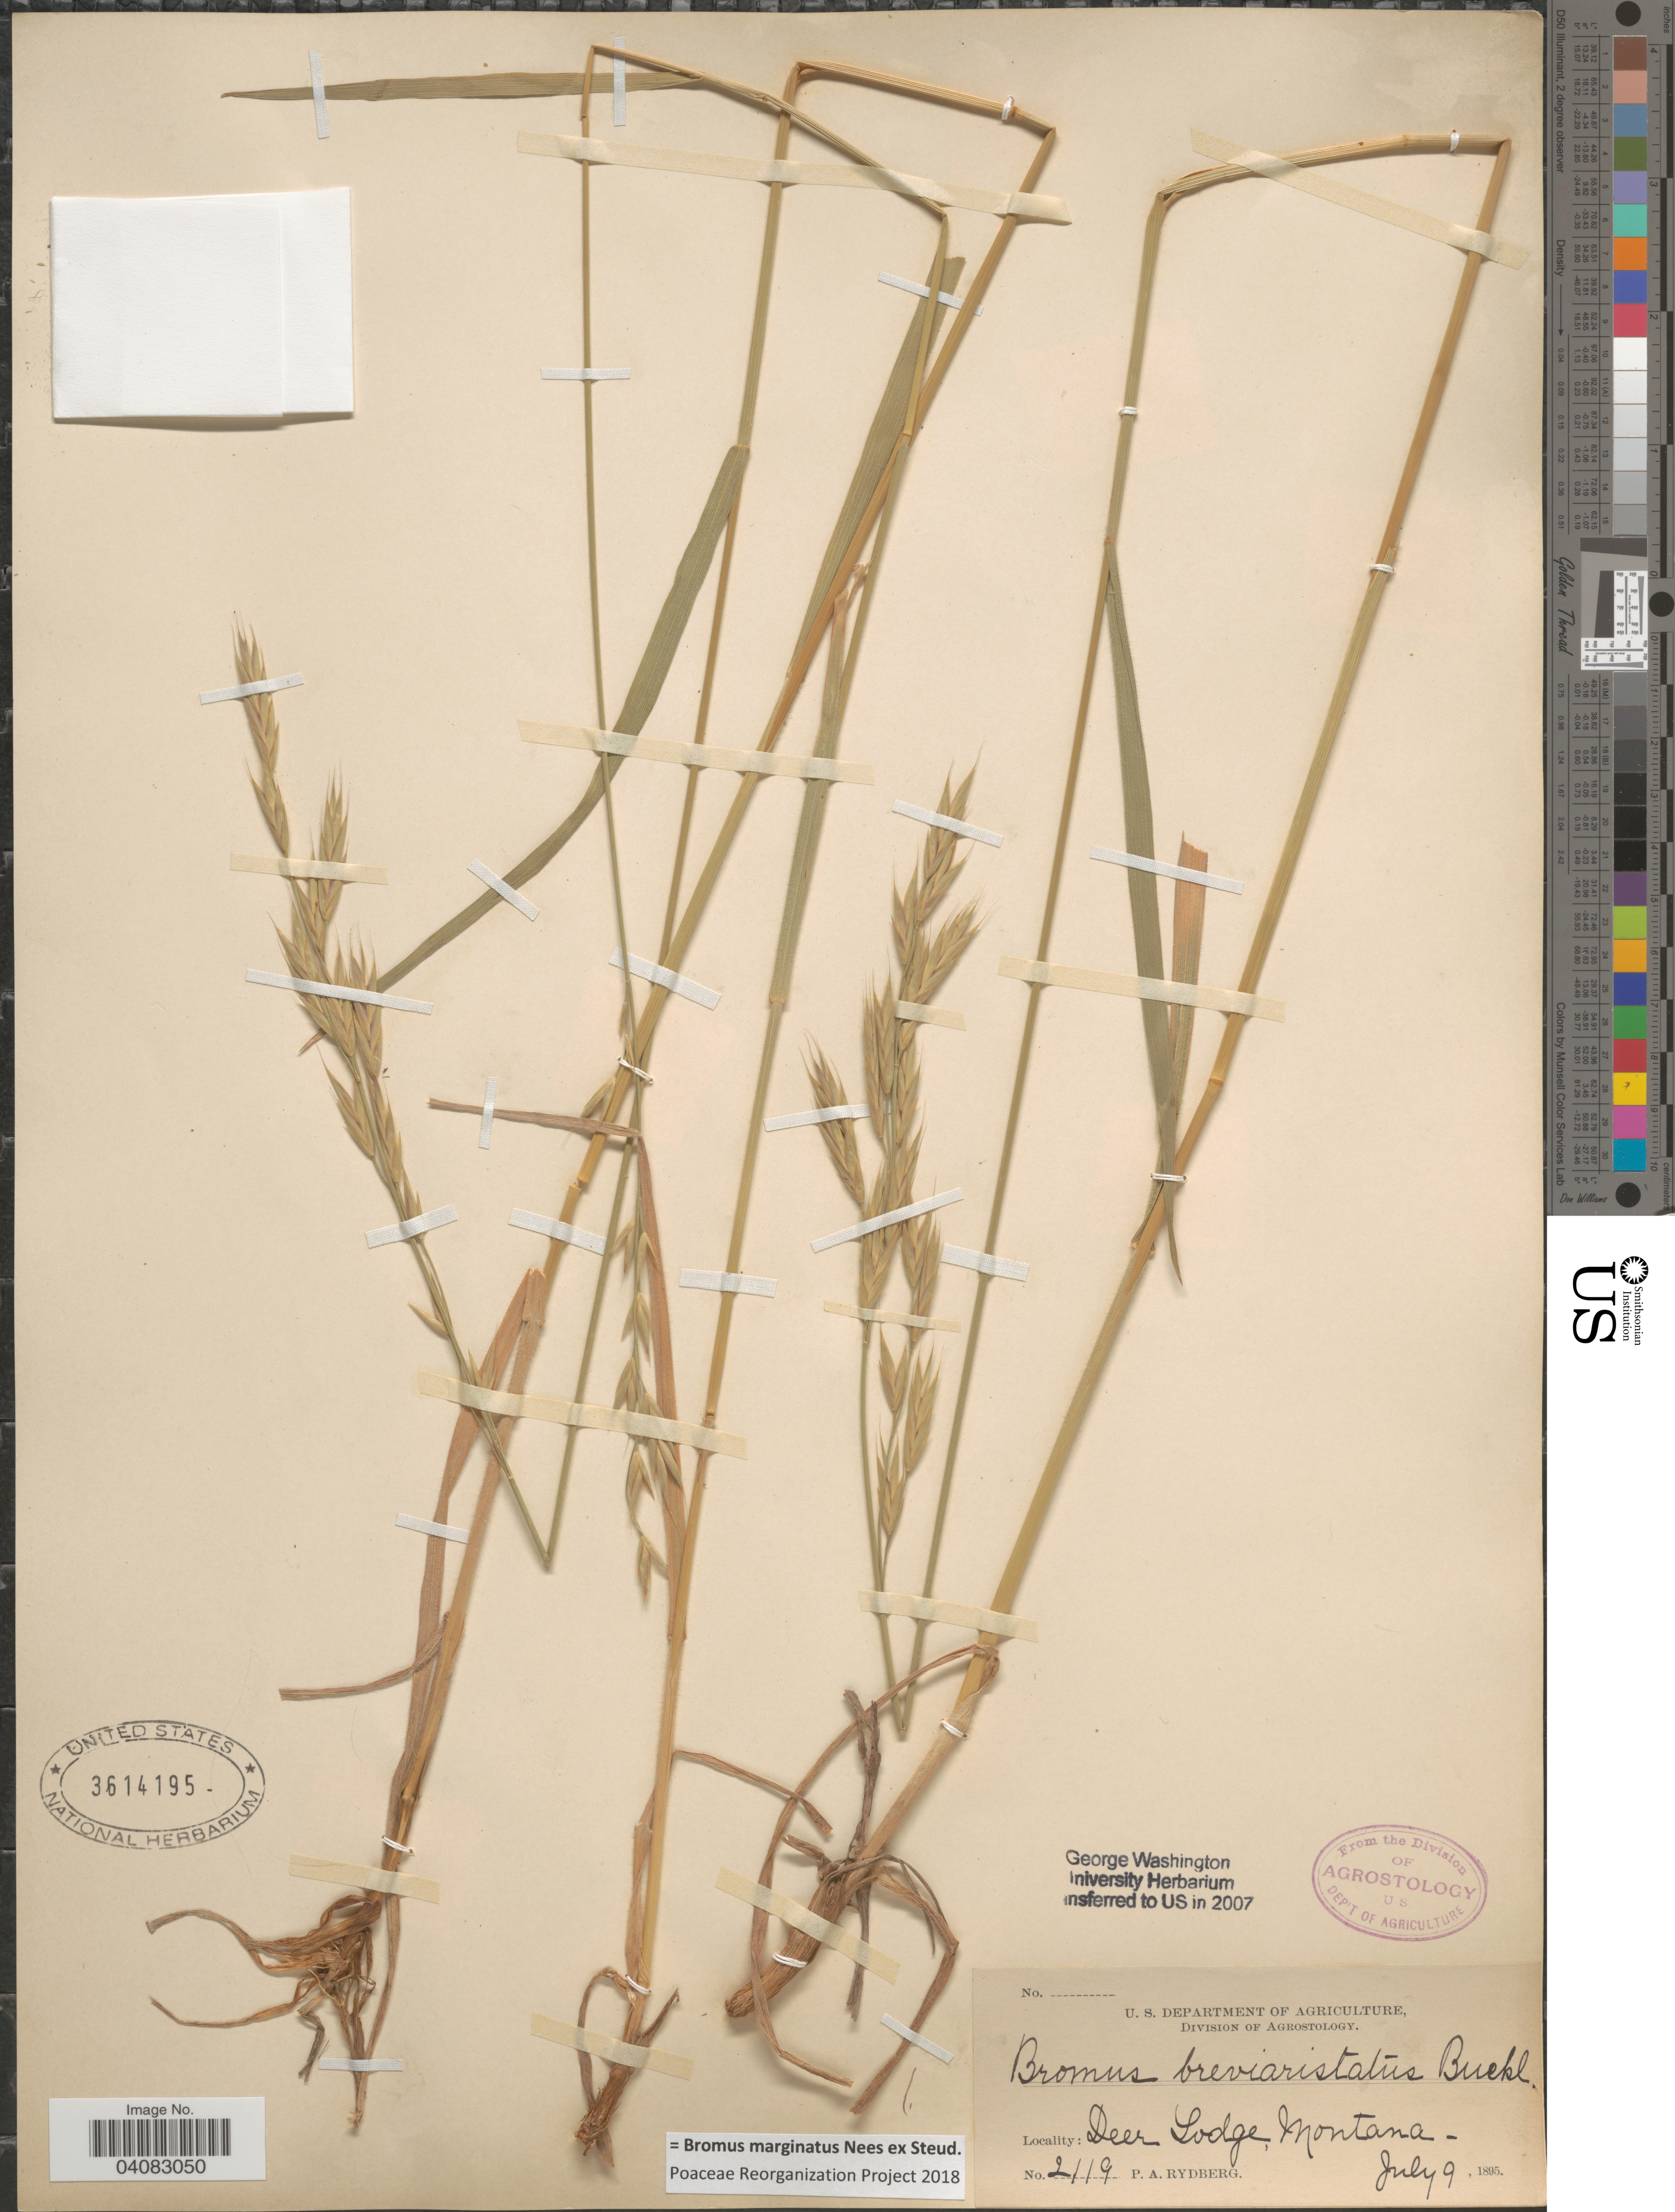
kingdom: Plantae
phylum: Tracheophyta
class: Liliopsida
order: Poales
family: Poaceae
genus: Bromus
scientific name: Bromus marginatus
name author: Nees ex Steud.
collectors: P. A. Rydberg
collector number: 2119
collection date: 1895-07-09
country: United States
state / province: Montana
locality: Deer Lodge.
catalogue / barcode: US 3614195